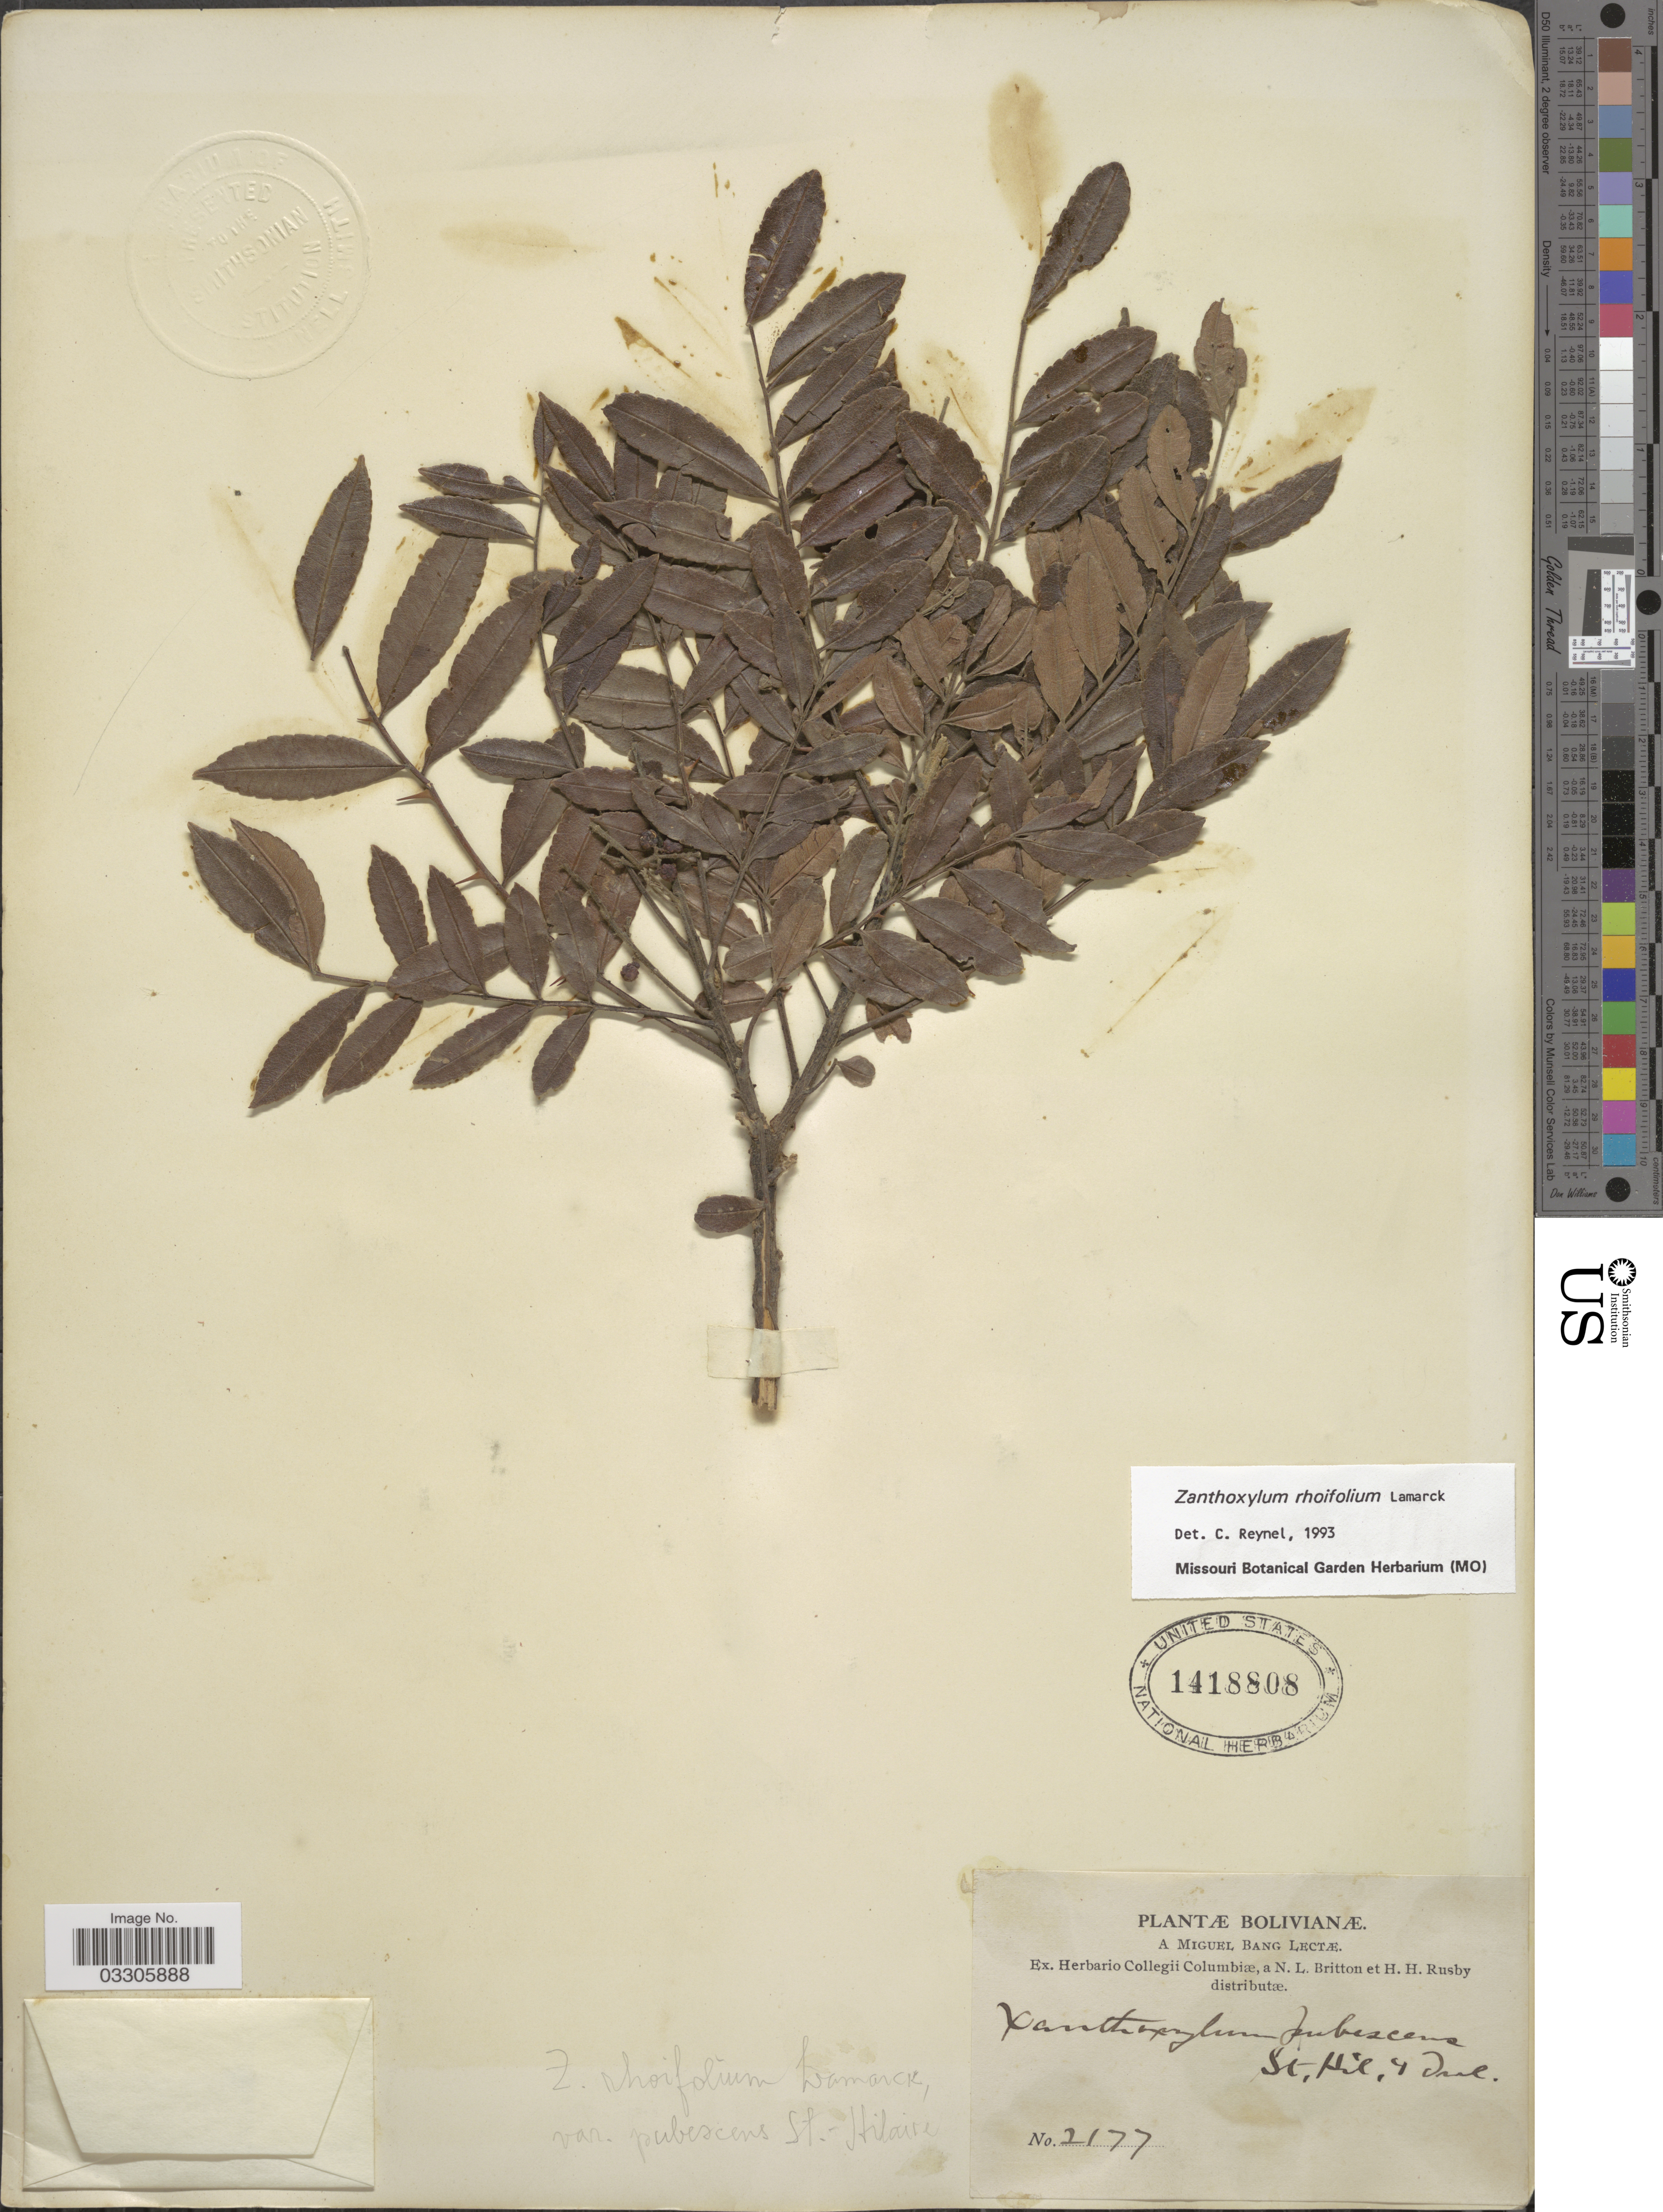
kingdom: Plantae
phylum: Tracheophyta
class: Magnoliopsida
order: Sapindales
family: Rutaceae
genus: Zanthoxylum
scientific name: Zanthoxylum rhoifolium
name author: Lam.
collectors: M. Bang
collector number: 2177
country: Bolivia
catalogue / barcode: US 1418808